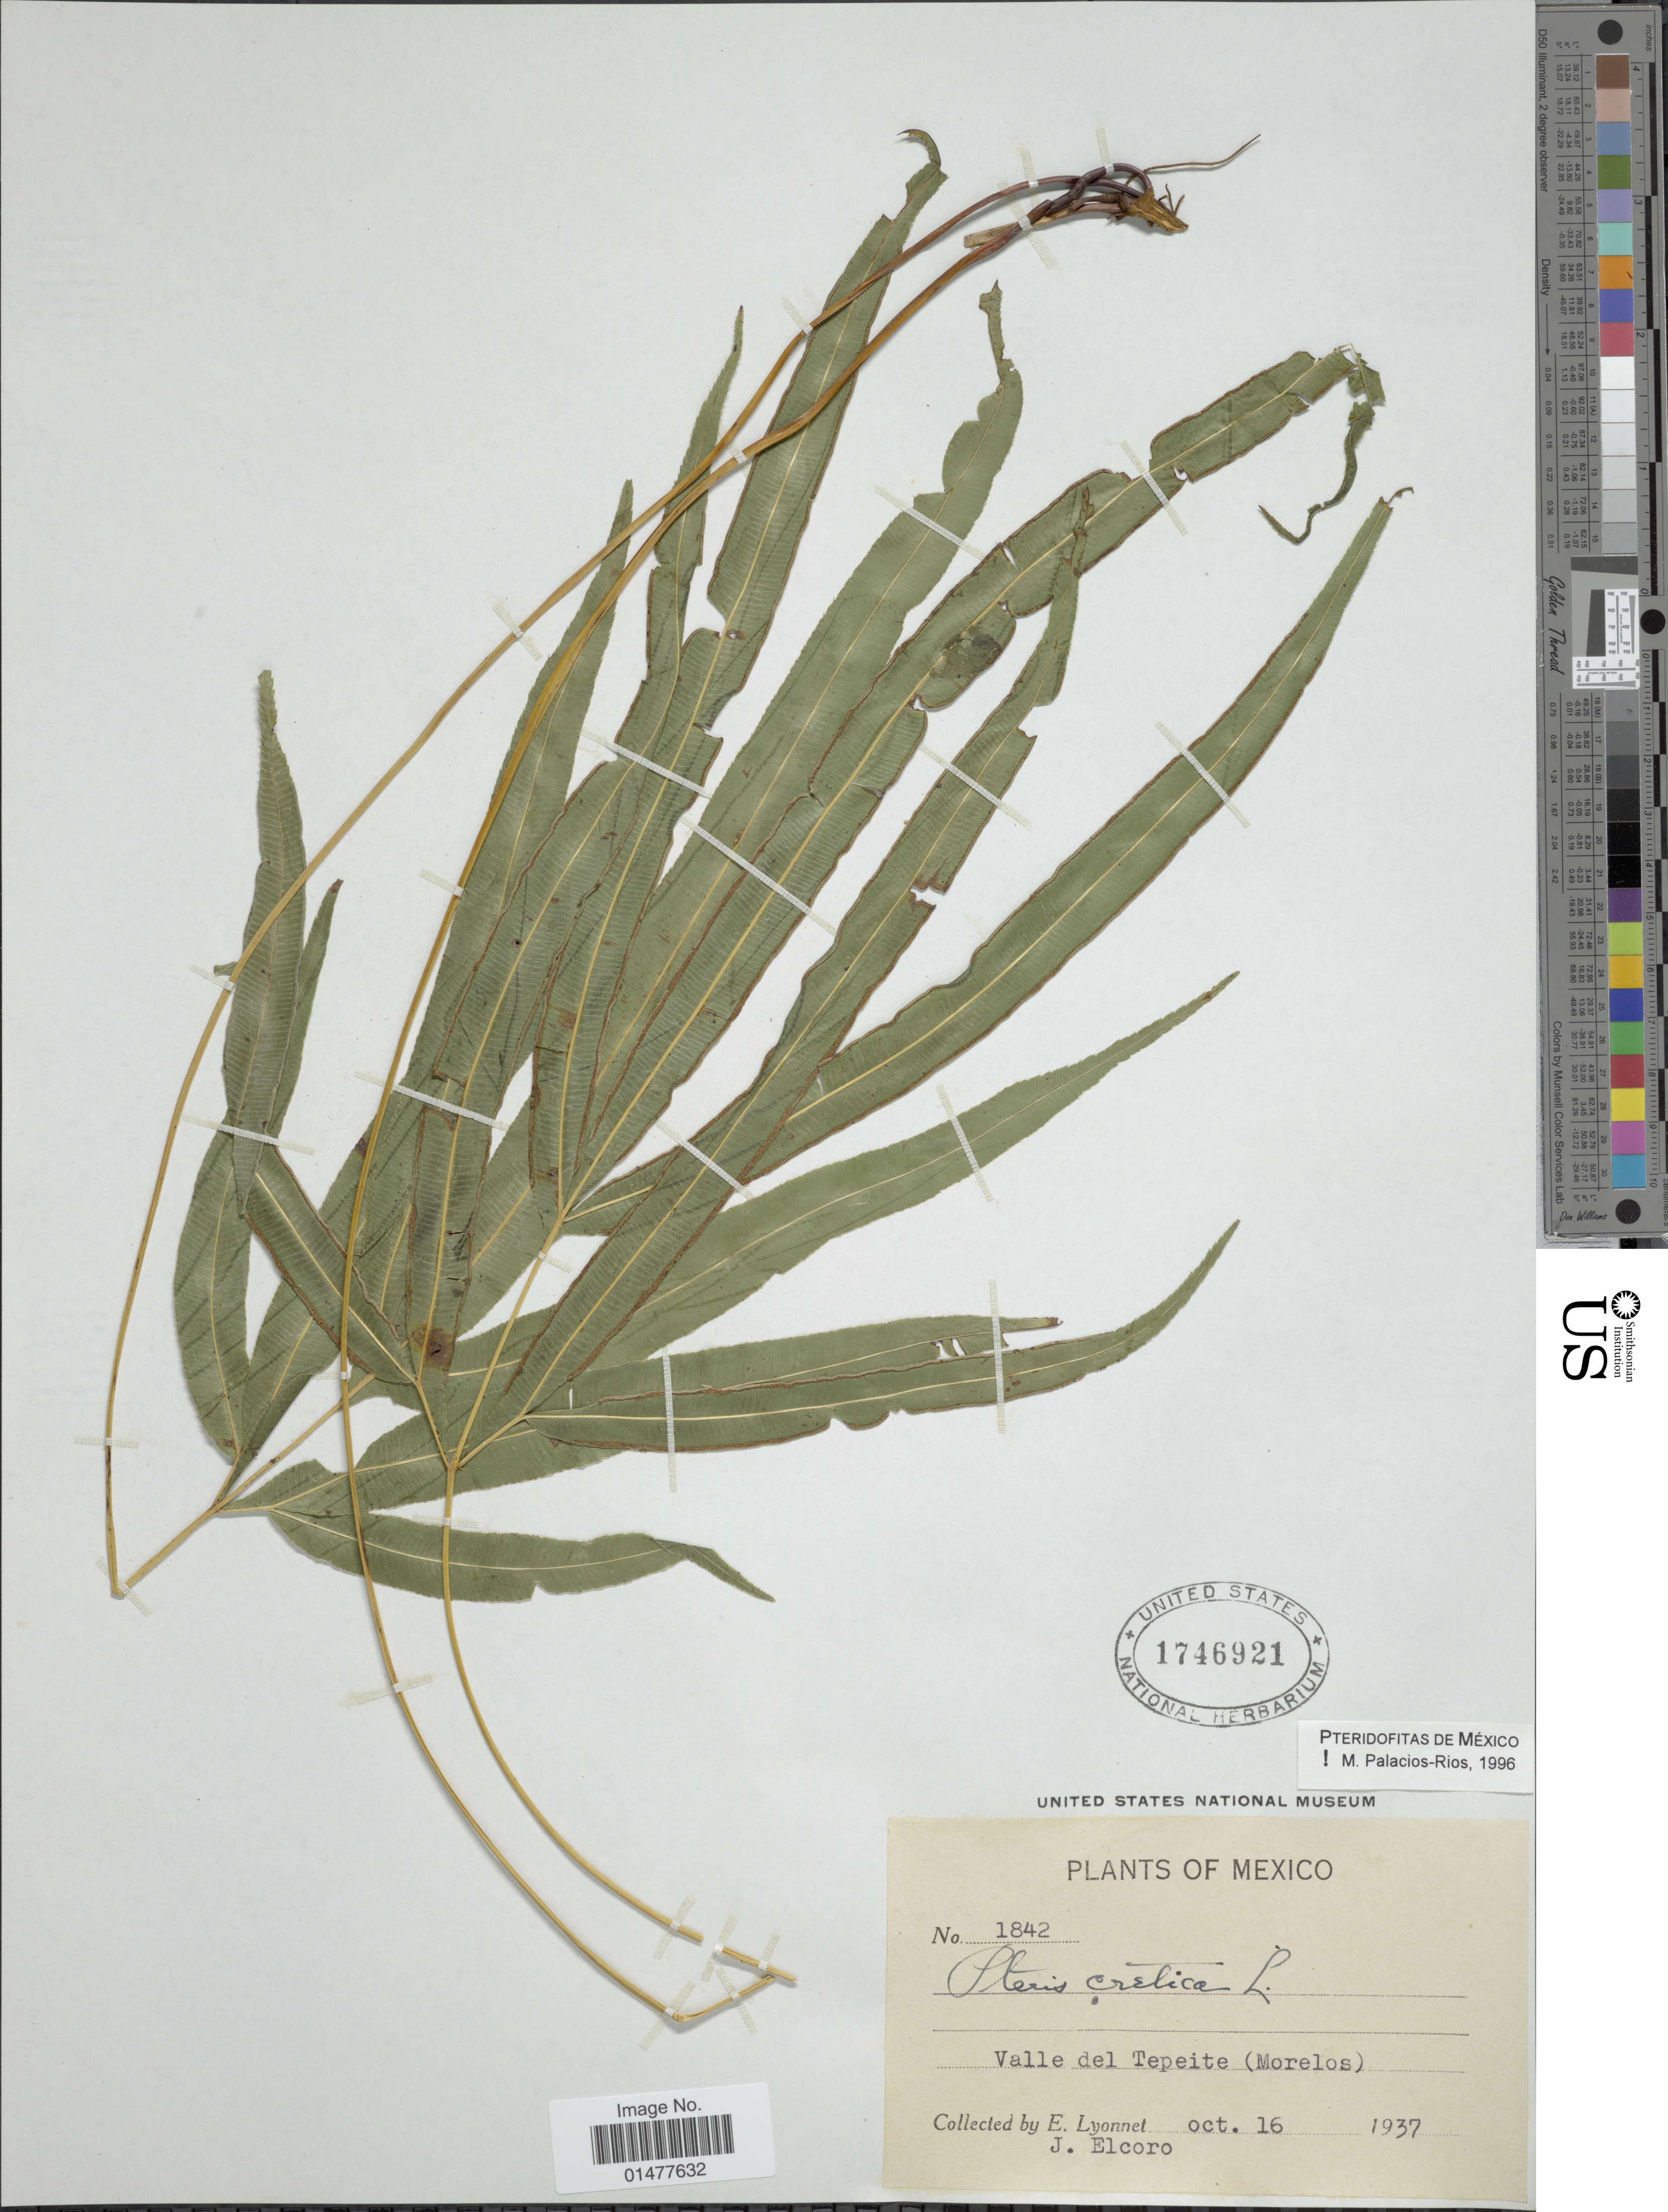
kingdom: Plantae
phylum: Tracheophyta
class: Polypodiopsida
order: Polypodiales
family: Pteridaceae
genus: Pteris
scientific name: Pteris cretica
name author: L.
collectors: E. Lyonnet & J. Elcoro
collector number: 1842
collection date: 1937-10-16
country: Mexico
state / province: Morelos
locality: Valle del Tepeite.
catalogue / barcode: US 1746921